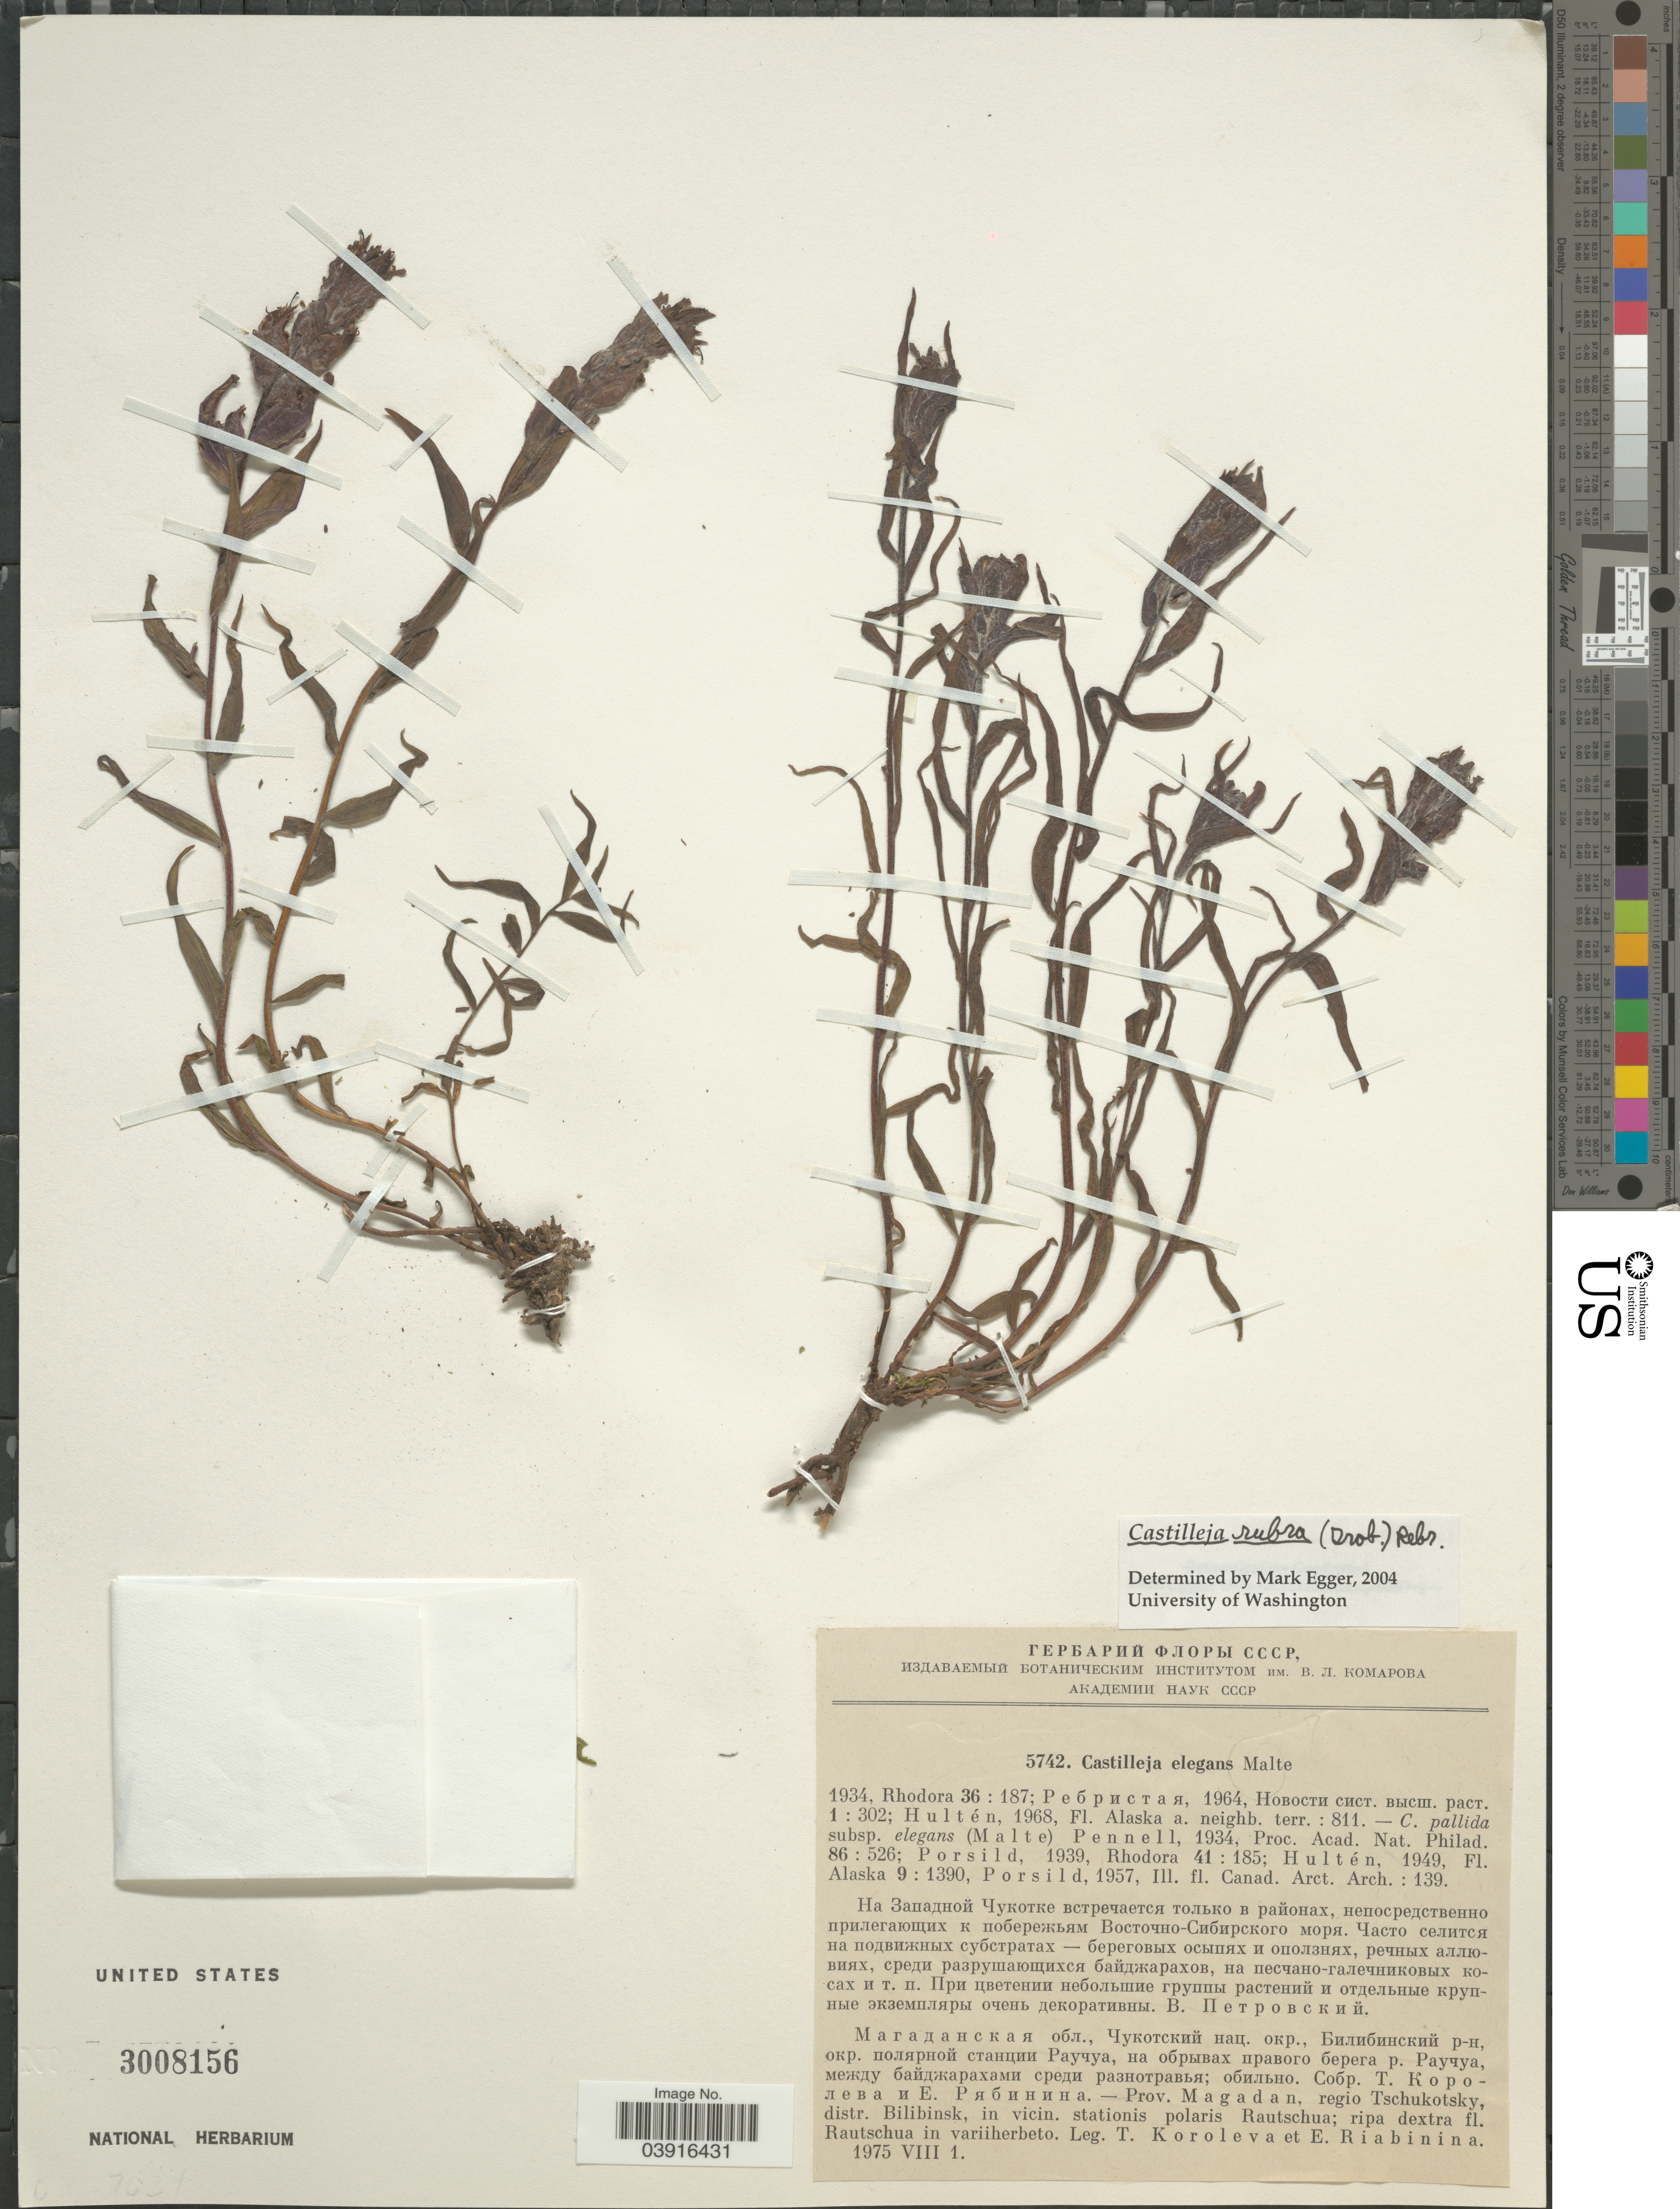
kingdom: Plantae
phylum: Tracheophyta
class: Magnoliopsida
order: Lamiales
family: Orobanchaceae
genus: Castilleja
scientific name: Castilleja rubra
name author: (Drobow) Rebr.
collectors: T. Koroleva & E. Riabinina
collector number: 5742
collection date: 1975-08-01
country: Russian Federation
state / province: Magadan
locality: Prov. Magadan, regio Tschukotsky, distr. Bilibinsk, in vicin. stationis polaris Rautschua; ripa dextra fl. Rautschua in variiherbeto.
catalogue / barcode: US 3008156